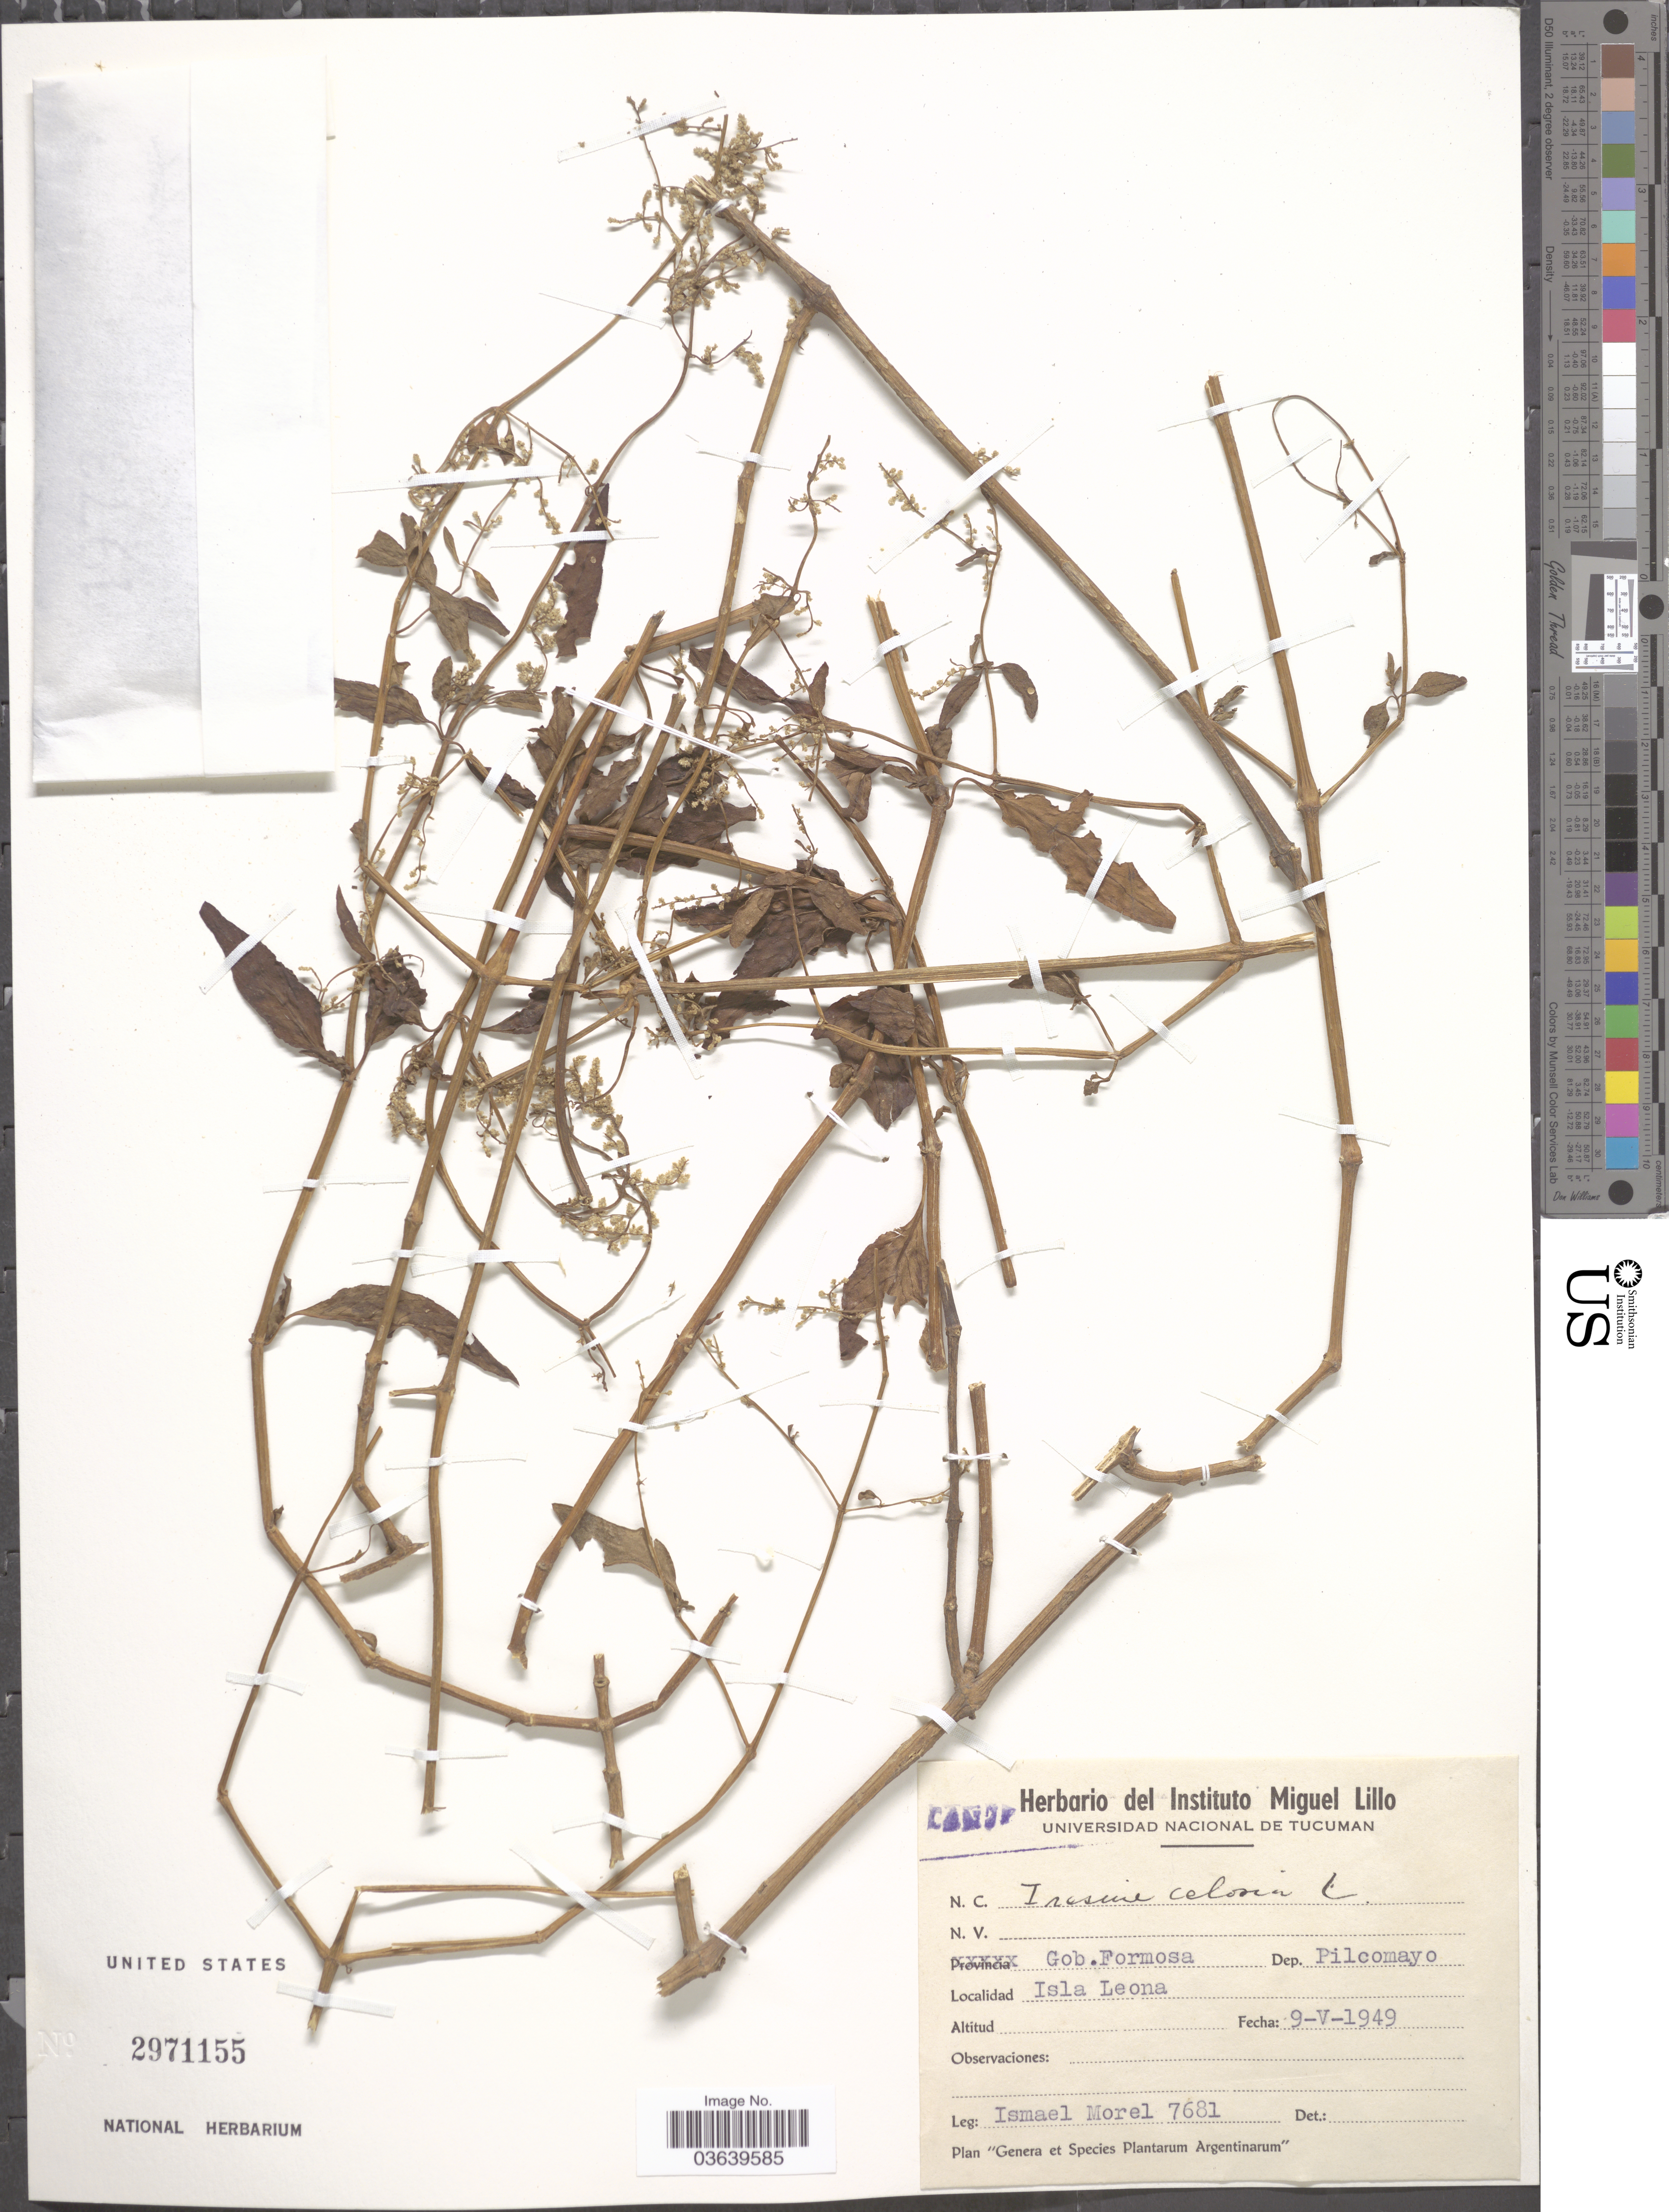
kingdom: Plantae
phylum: Tracheophyta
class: Magnoliopsida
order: Caryophyllales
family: Amaranthaceae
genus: Iresine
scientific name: Iresine diffusa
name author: Humb. & Bonpl. ex Willd.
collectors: I. Morel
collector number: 7681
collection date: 1949-05-09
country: Argentina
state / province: Formosa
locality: Gob. Formosa. Dep. Pilcomayo. Isla Leona.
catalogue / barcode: US 2971155